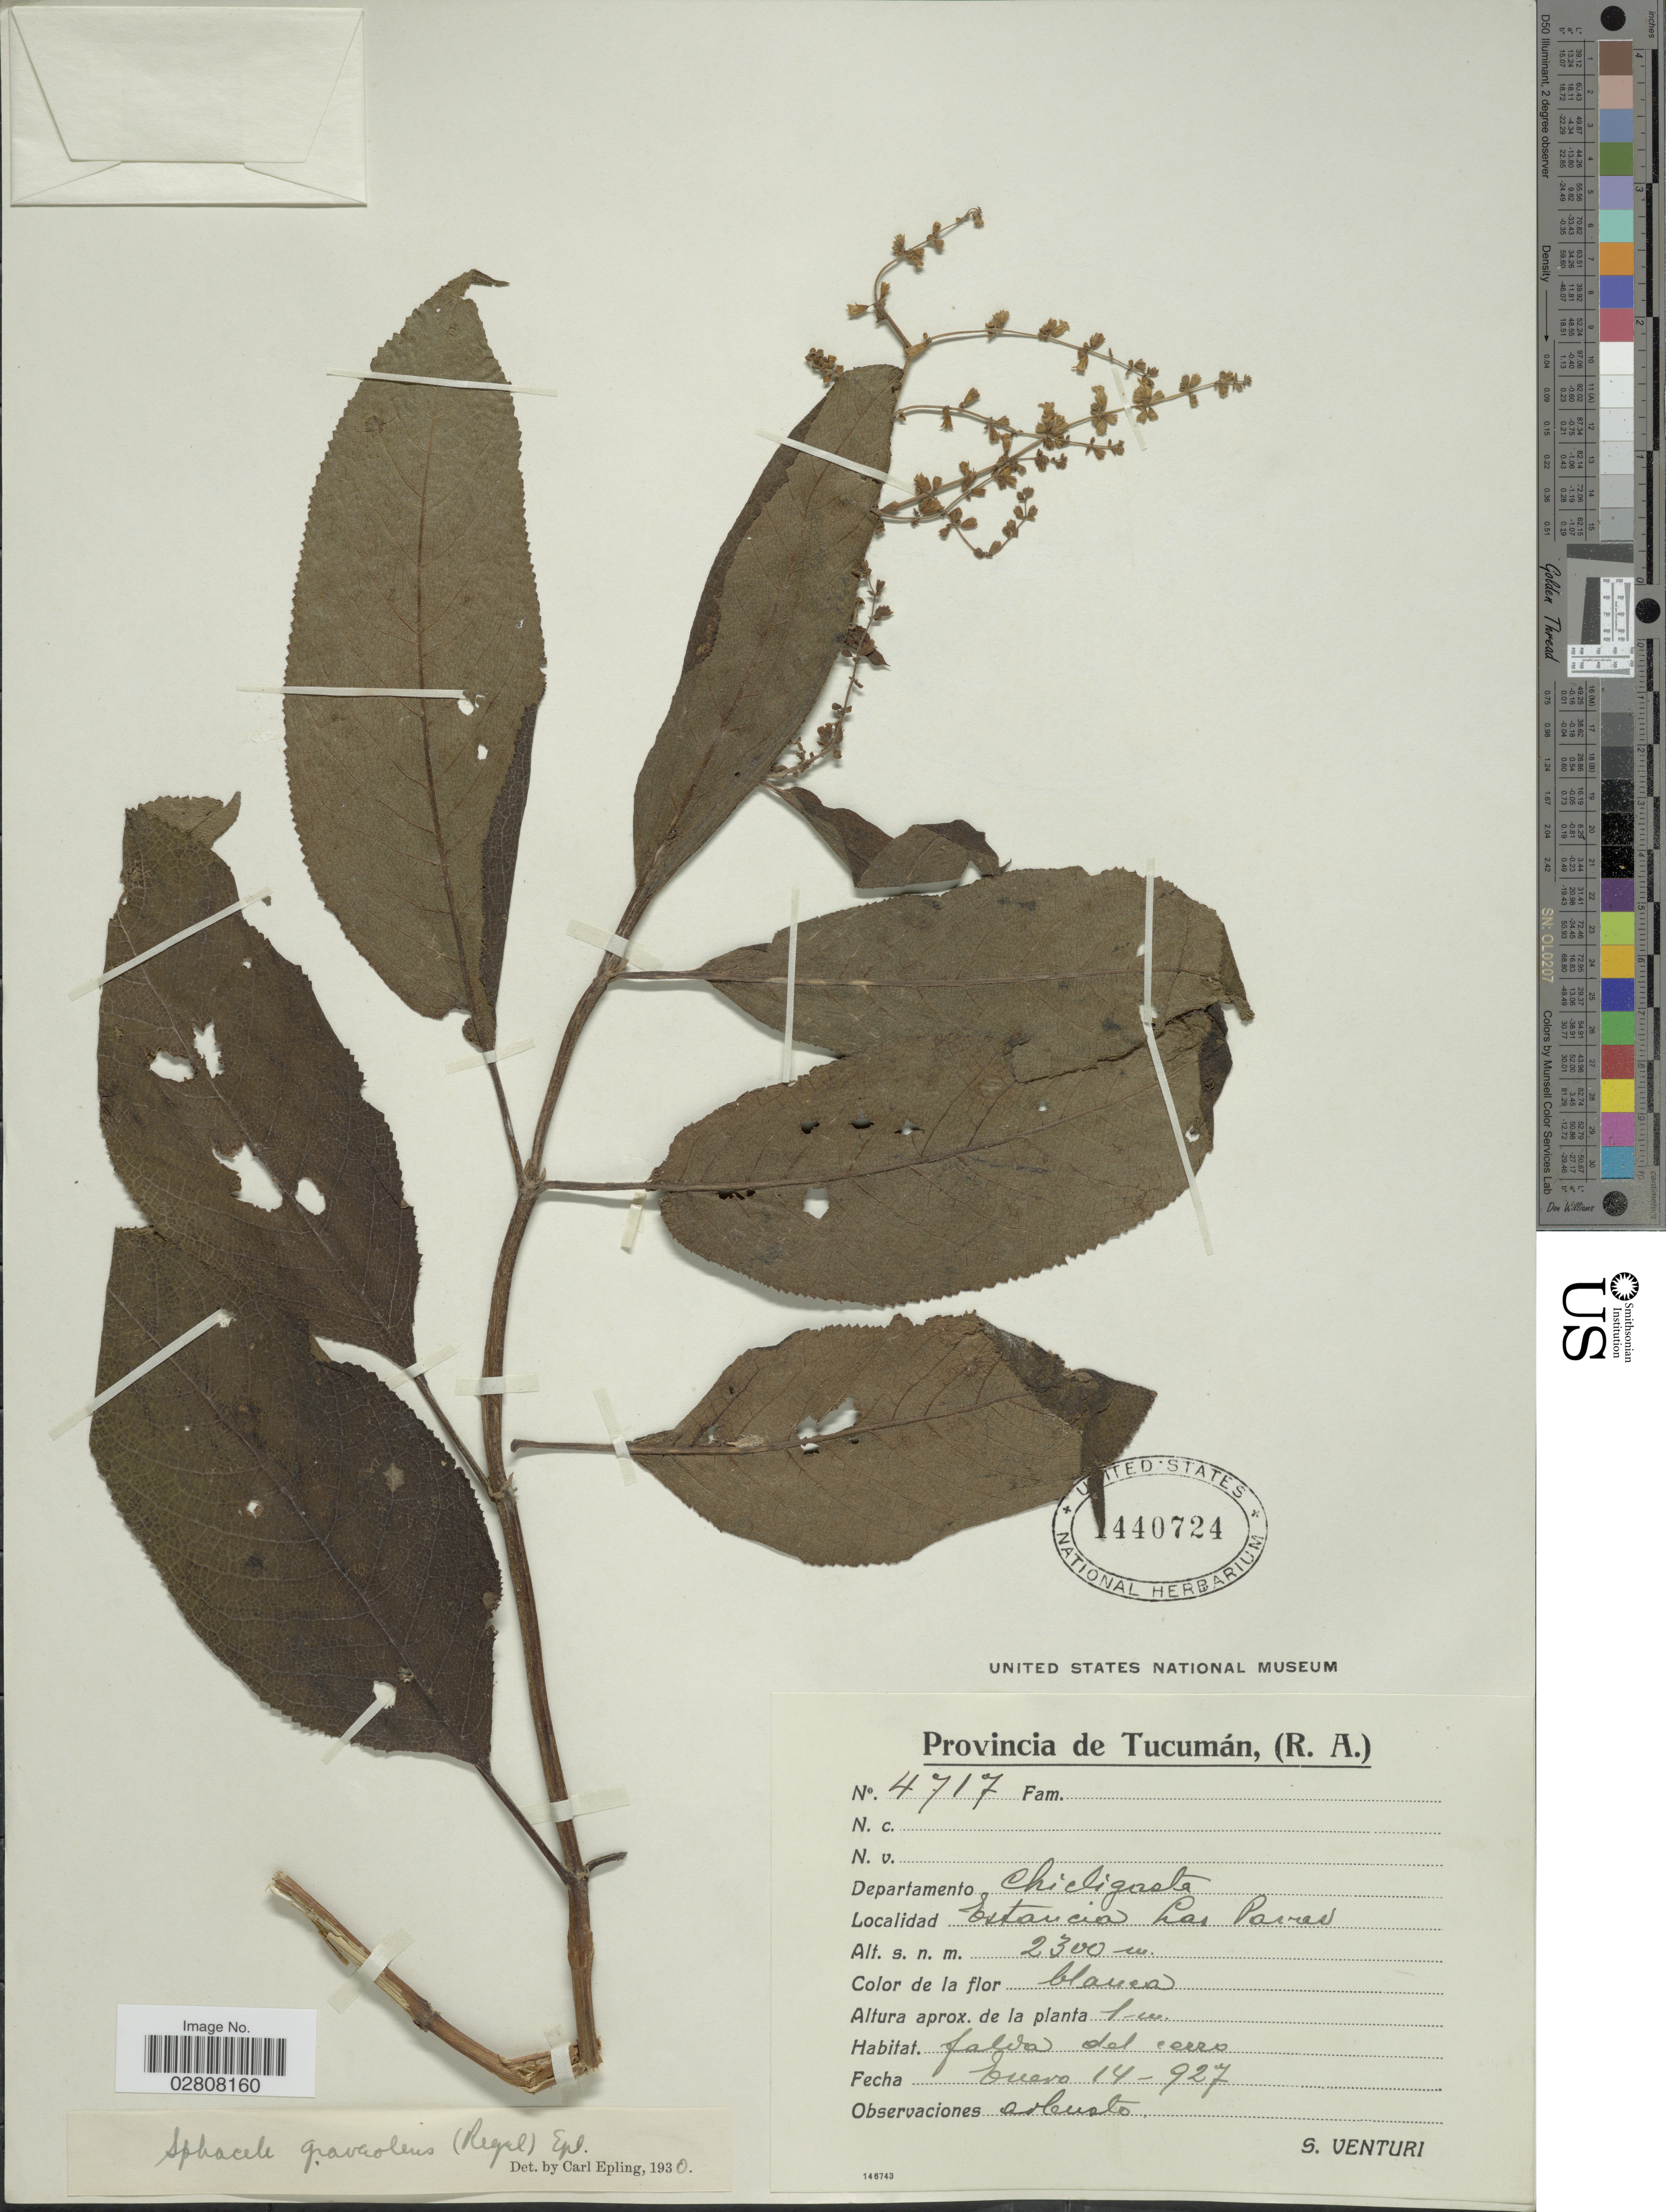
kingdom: Plantae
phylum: Tracheophyta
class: Magnoliopsida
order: Lamiales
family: Lamiaceae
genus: Lepechinia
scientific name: Lepechinia graveolens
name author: (Regel) Epling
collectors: S. Venturi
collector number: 4717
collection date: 1927-01-14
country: Argentina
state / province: Tucuman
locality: Provincia de Tucumán, (R.A.). Departamento Chicligasta. Estancia Las Pavas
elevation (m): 2300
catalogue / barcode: US 1440724